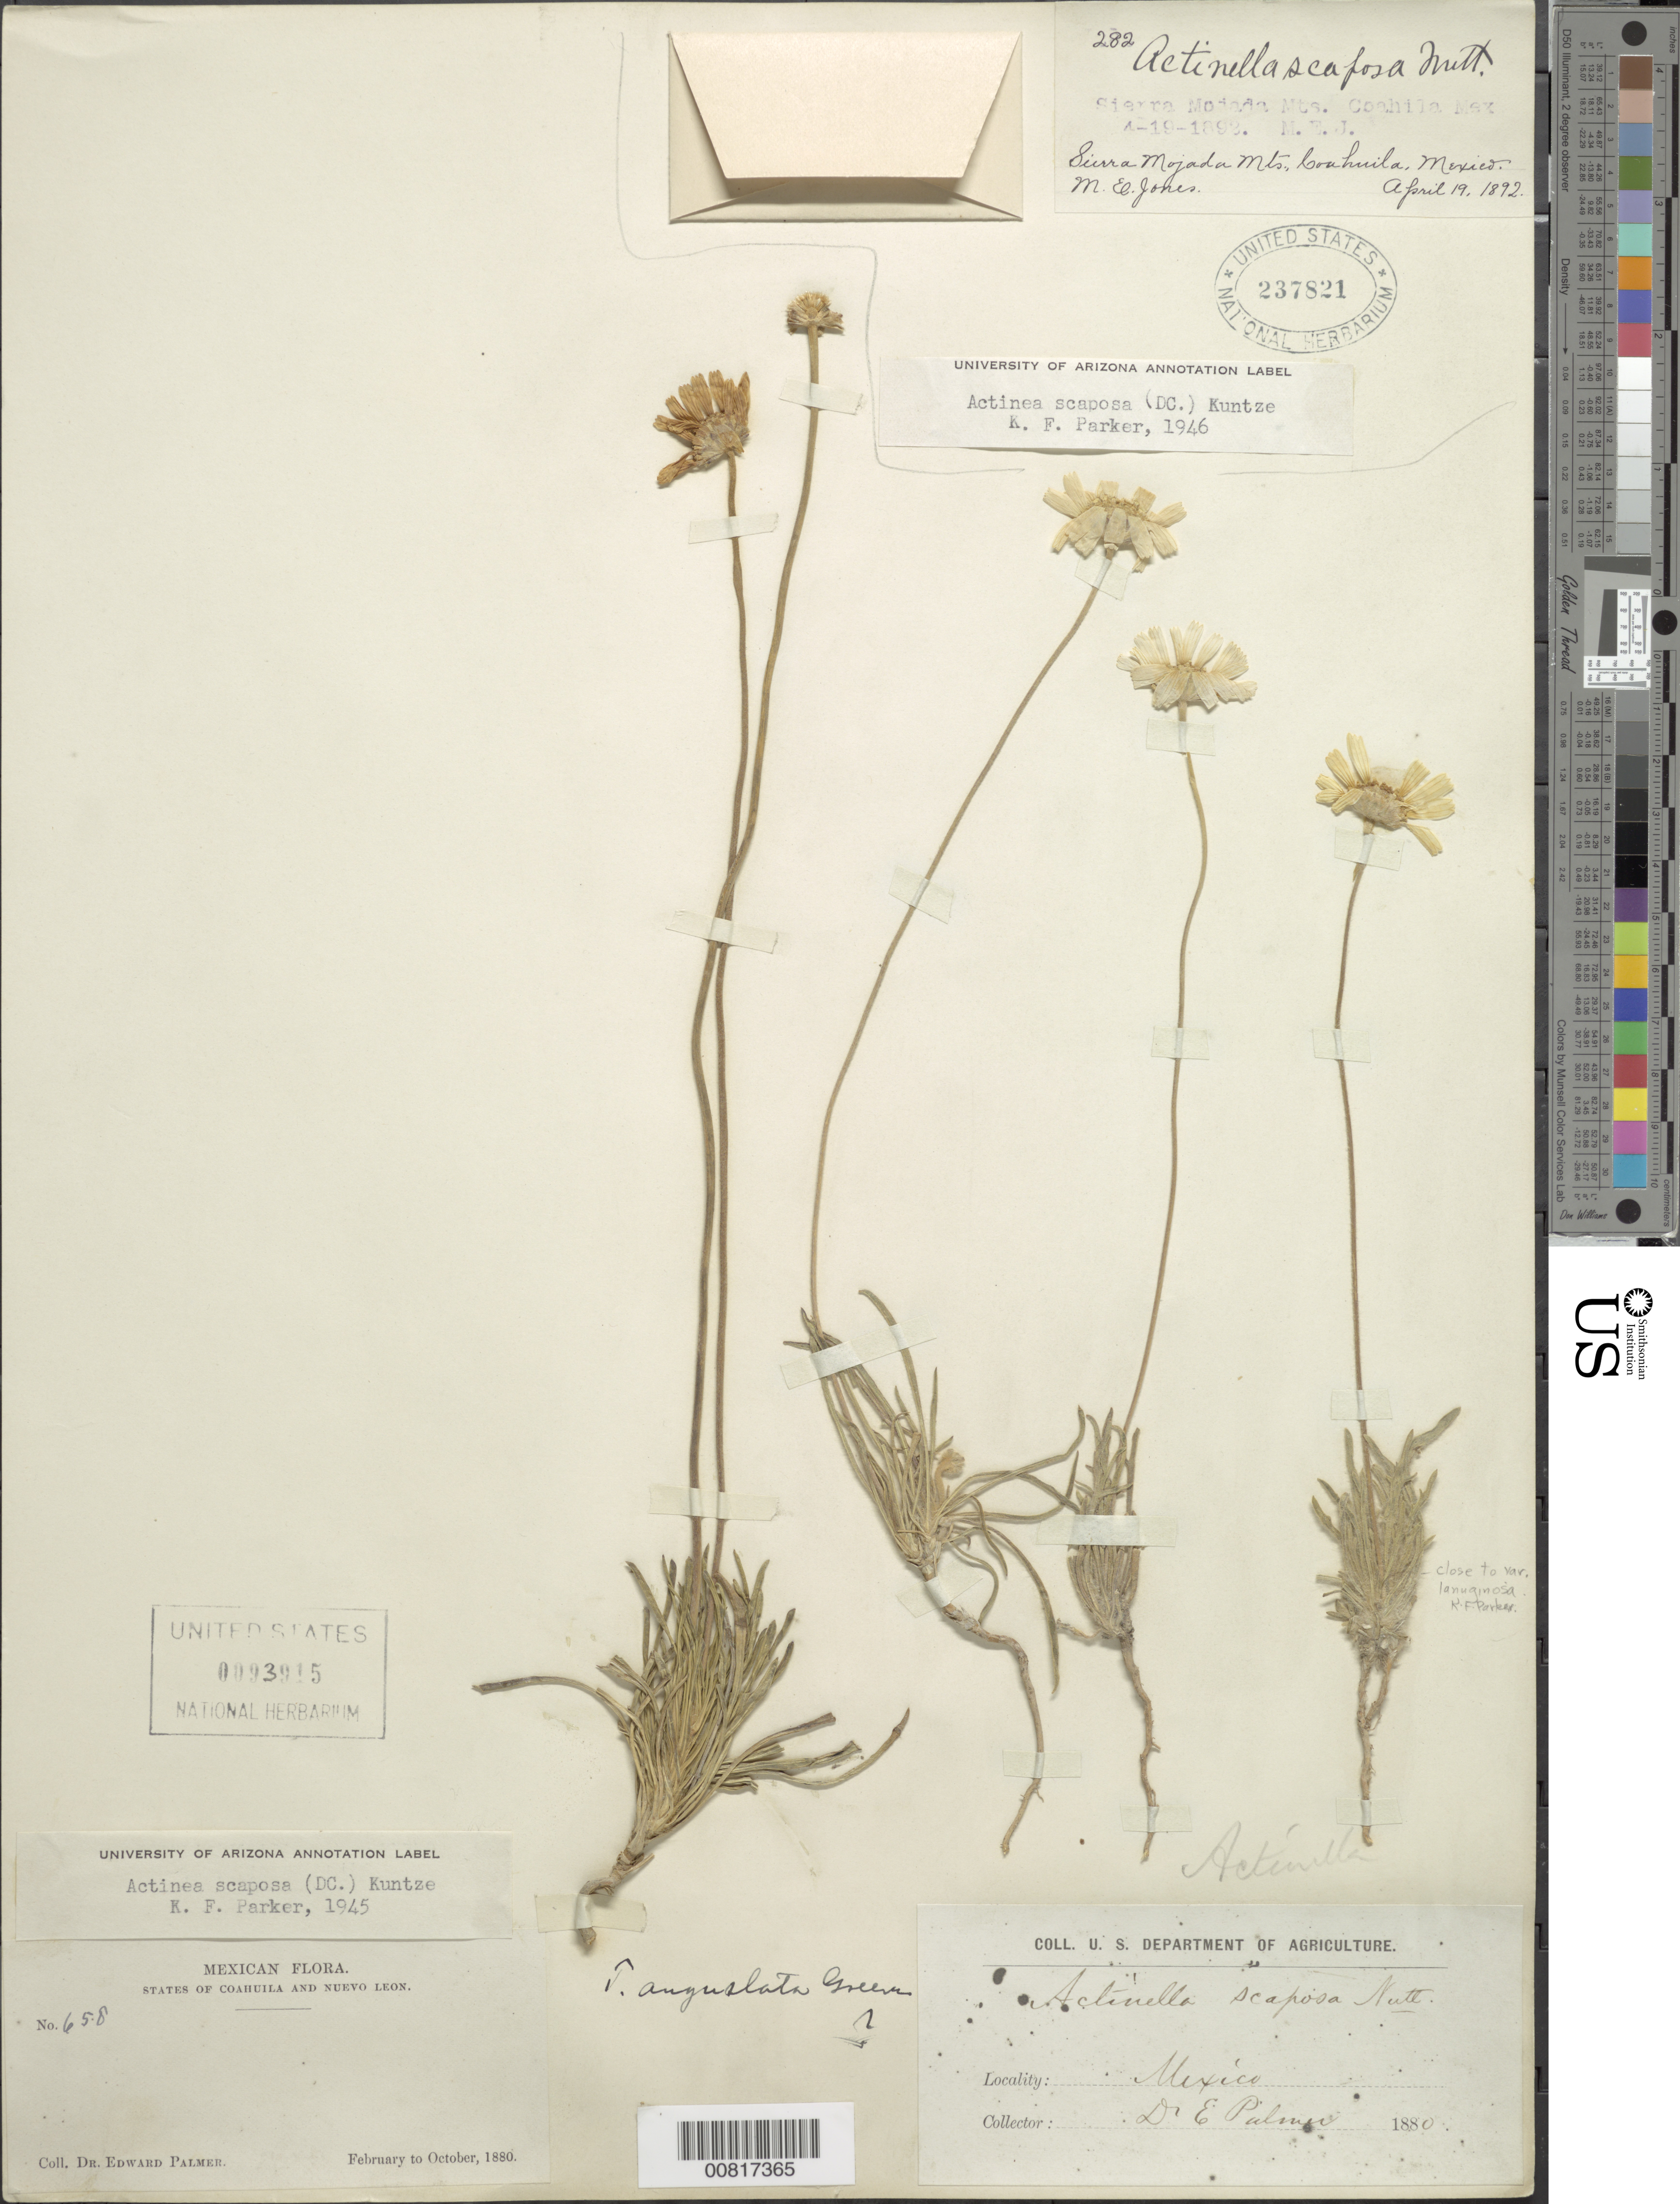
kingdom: Plantae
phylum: Tracheophyta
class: Magnoliopsida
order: Asterales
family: Asteraceae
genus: Actinea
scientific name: Actinea scaposa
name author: (DC.) Kuntze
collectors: M. E. Jones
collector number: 282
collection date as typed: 19 Apr 1892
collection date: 1892-04-19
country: Mexico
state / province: Coahuila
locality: Sierra Mojada Mts., Coahuila.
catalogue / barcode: US 237821